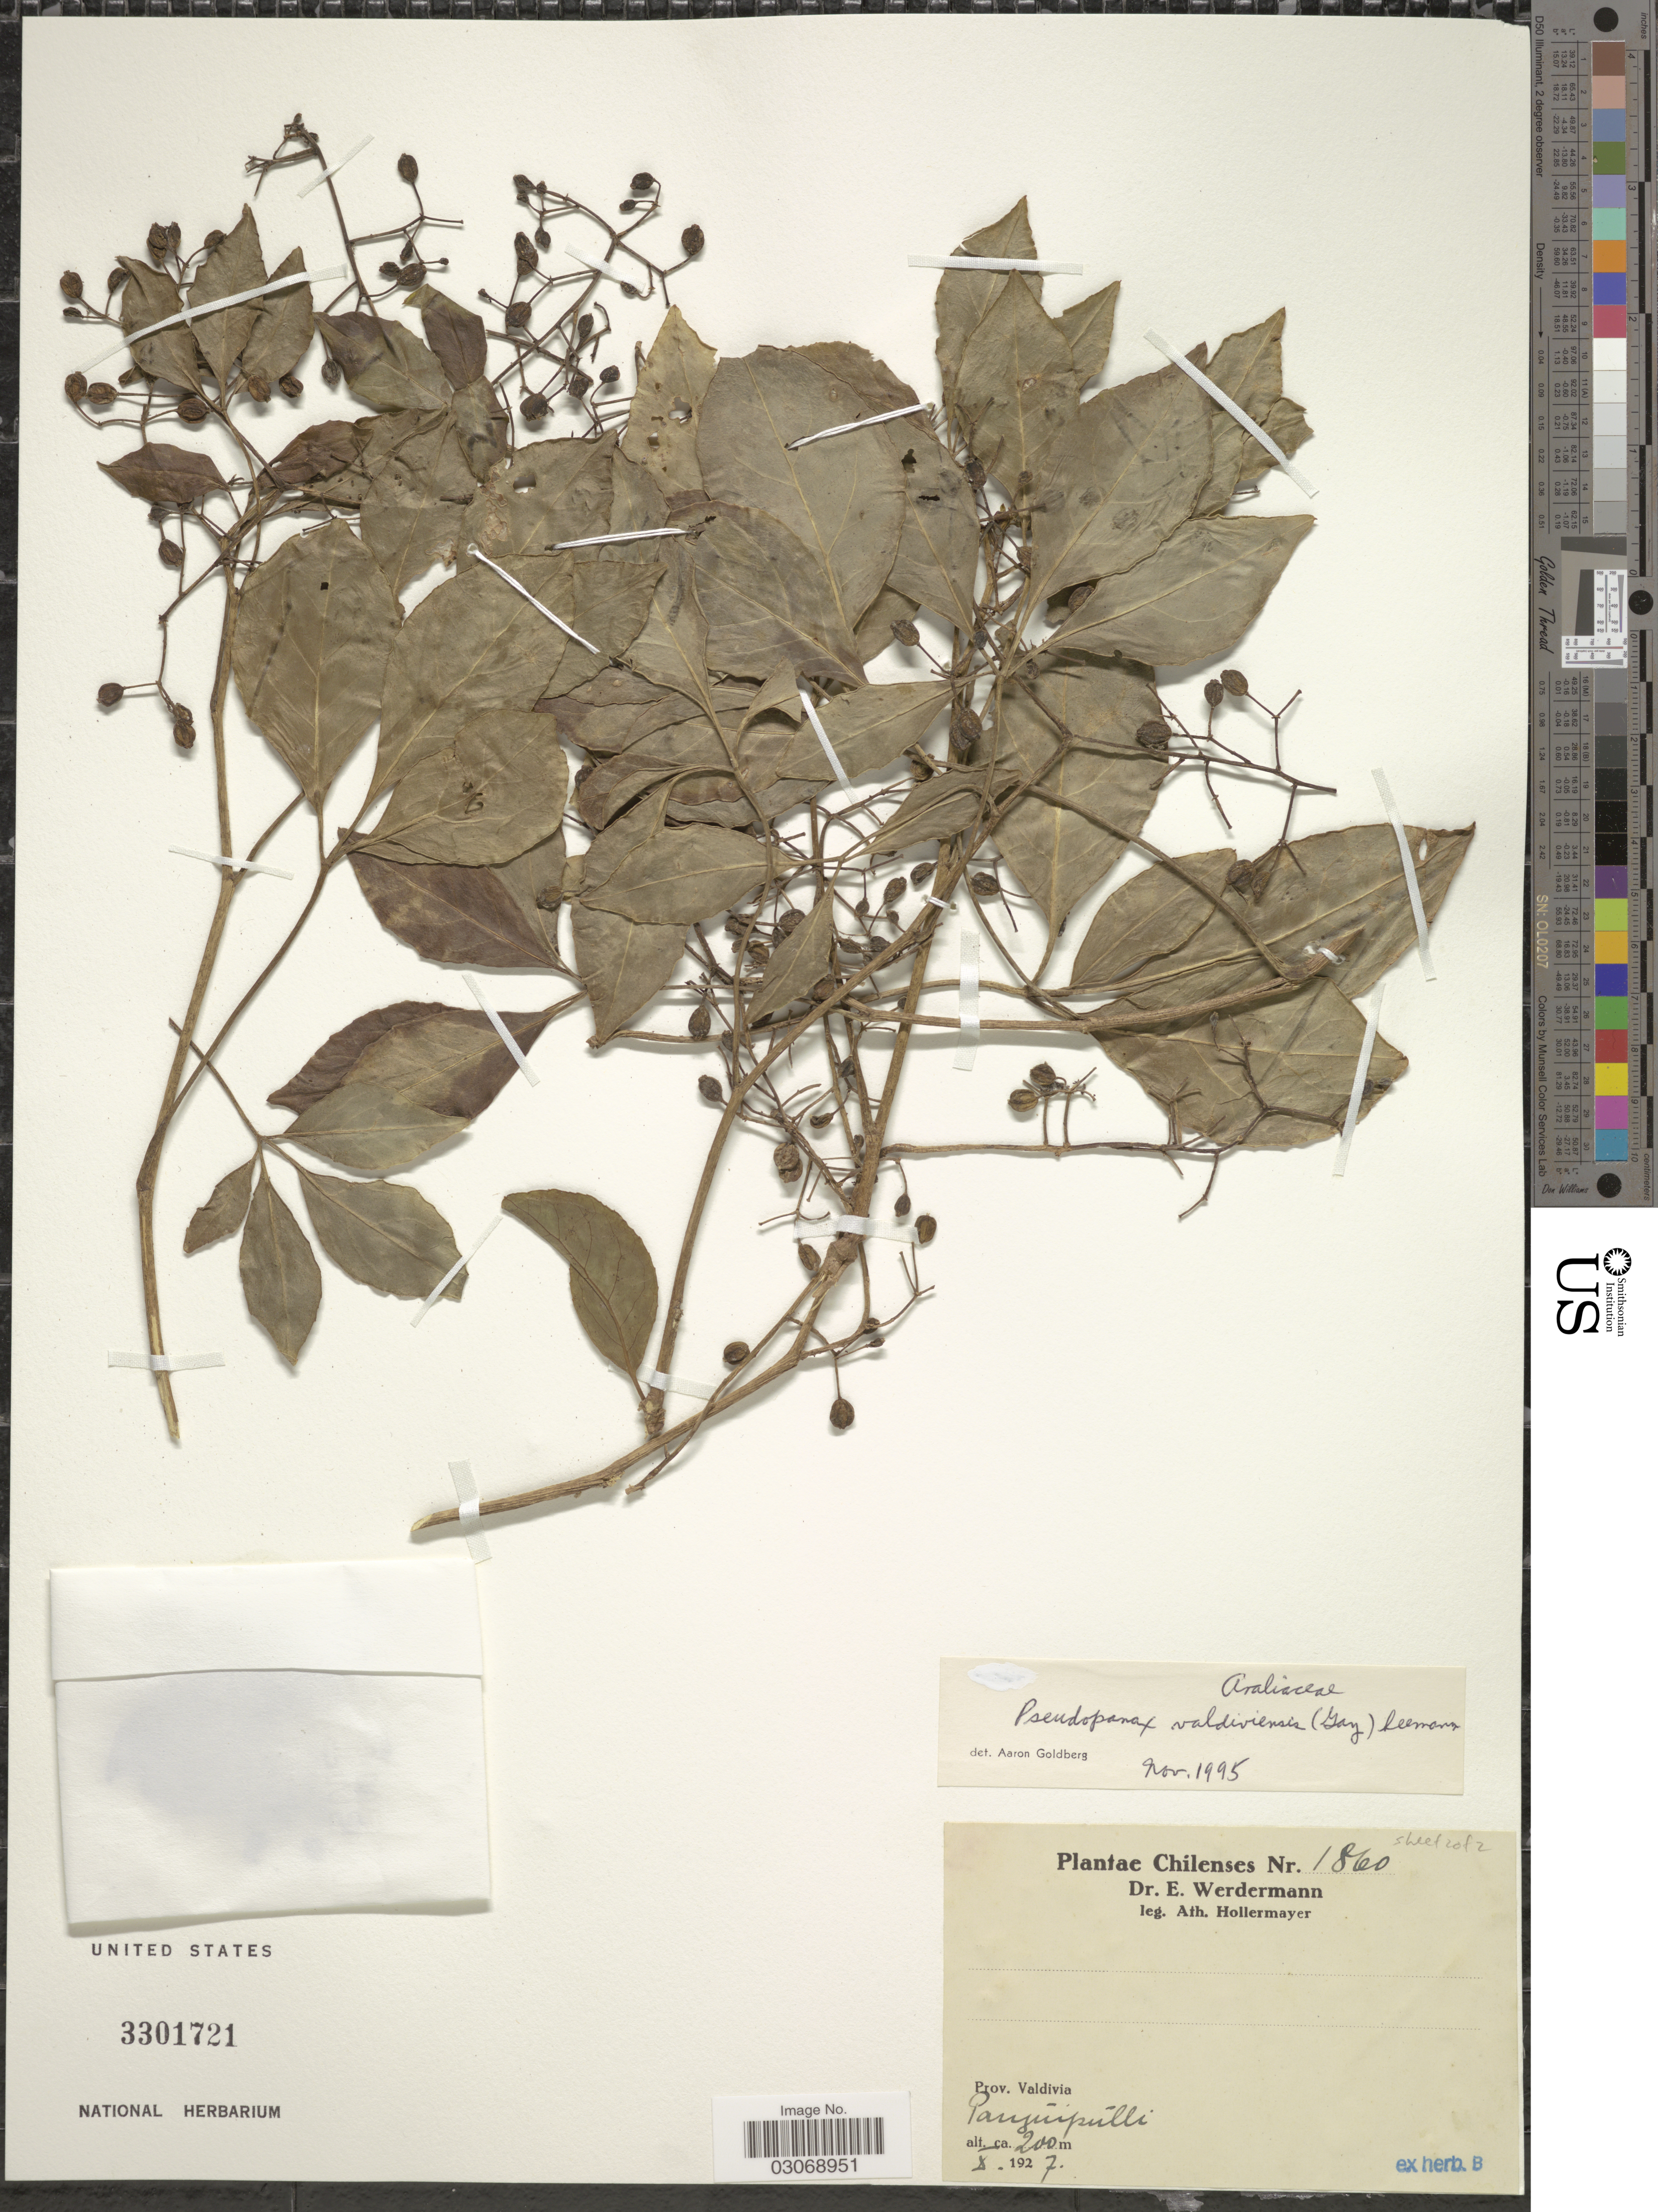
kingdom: Plantae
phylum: Tracheophyta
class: Magnoliopsida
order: Apiales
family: Araliaceae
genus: Pseudopanax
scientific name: Pseudopanax valdiviensis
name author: (Gay) Seem. ex Harms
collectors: A. Hollermayer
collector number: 1860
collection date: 1927-10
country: Chile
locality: Chilenses. Prov. Valdivia. Panguipúlli.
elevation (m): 200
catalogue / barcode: US 3301721